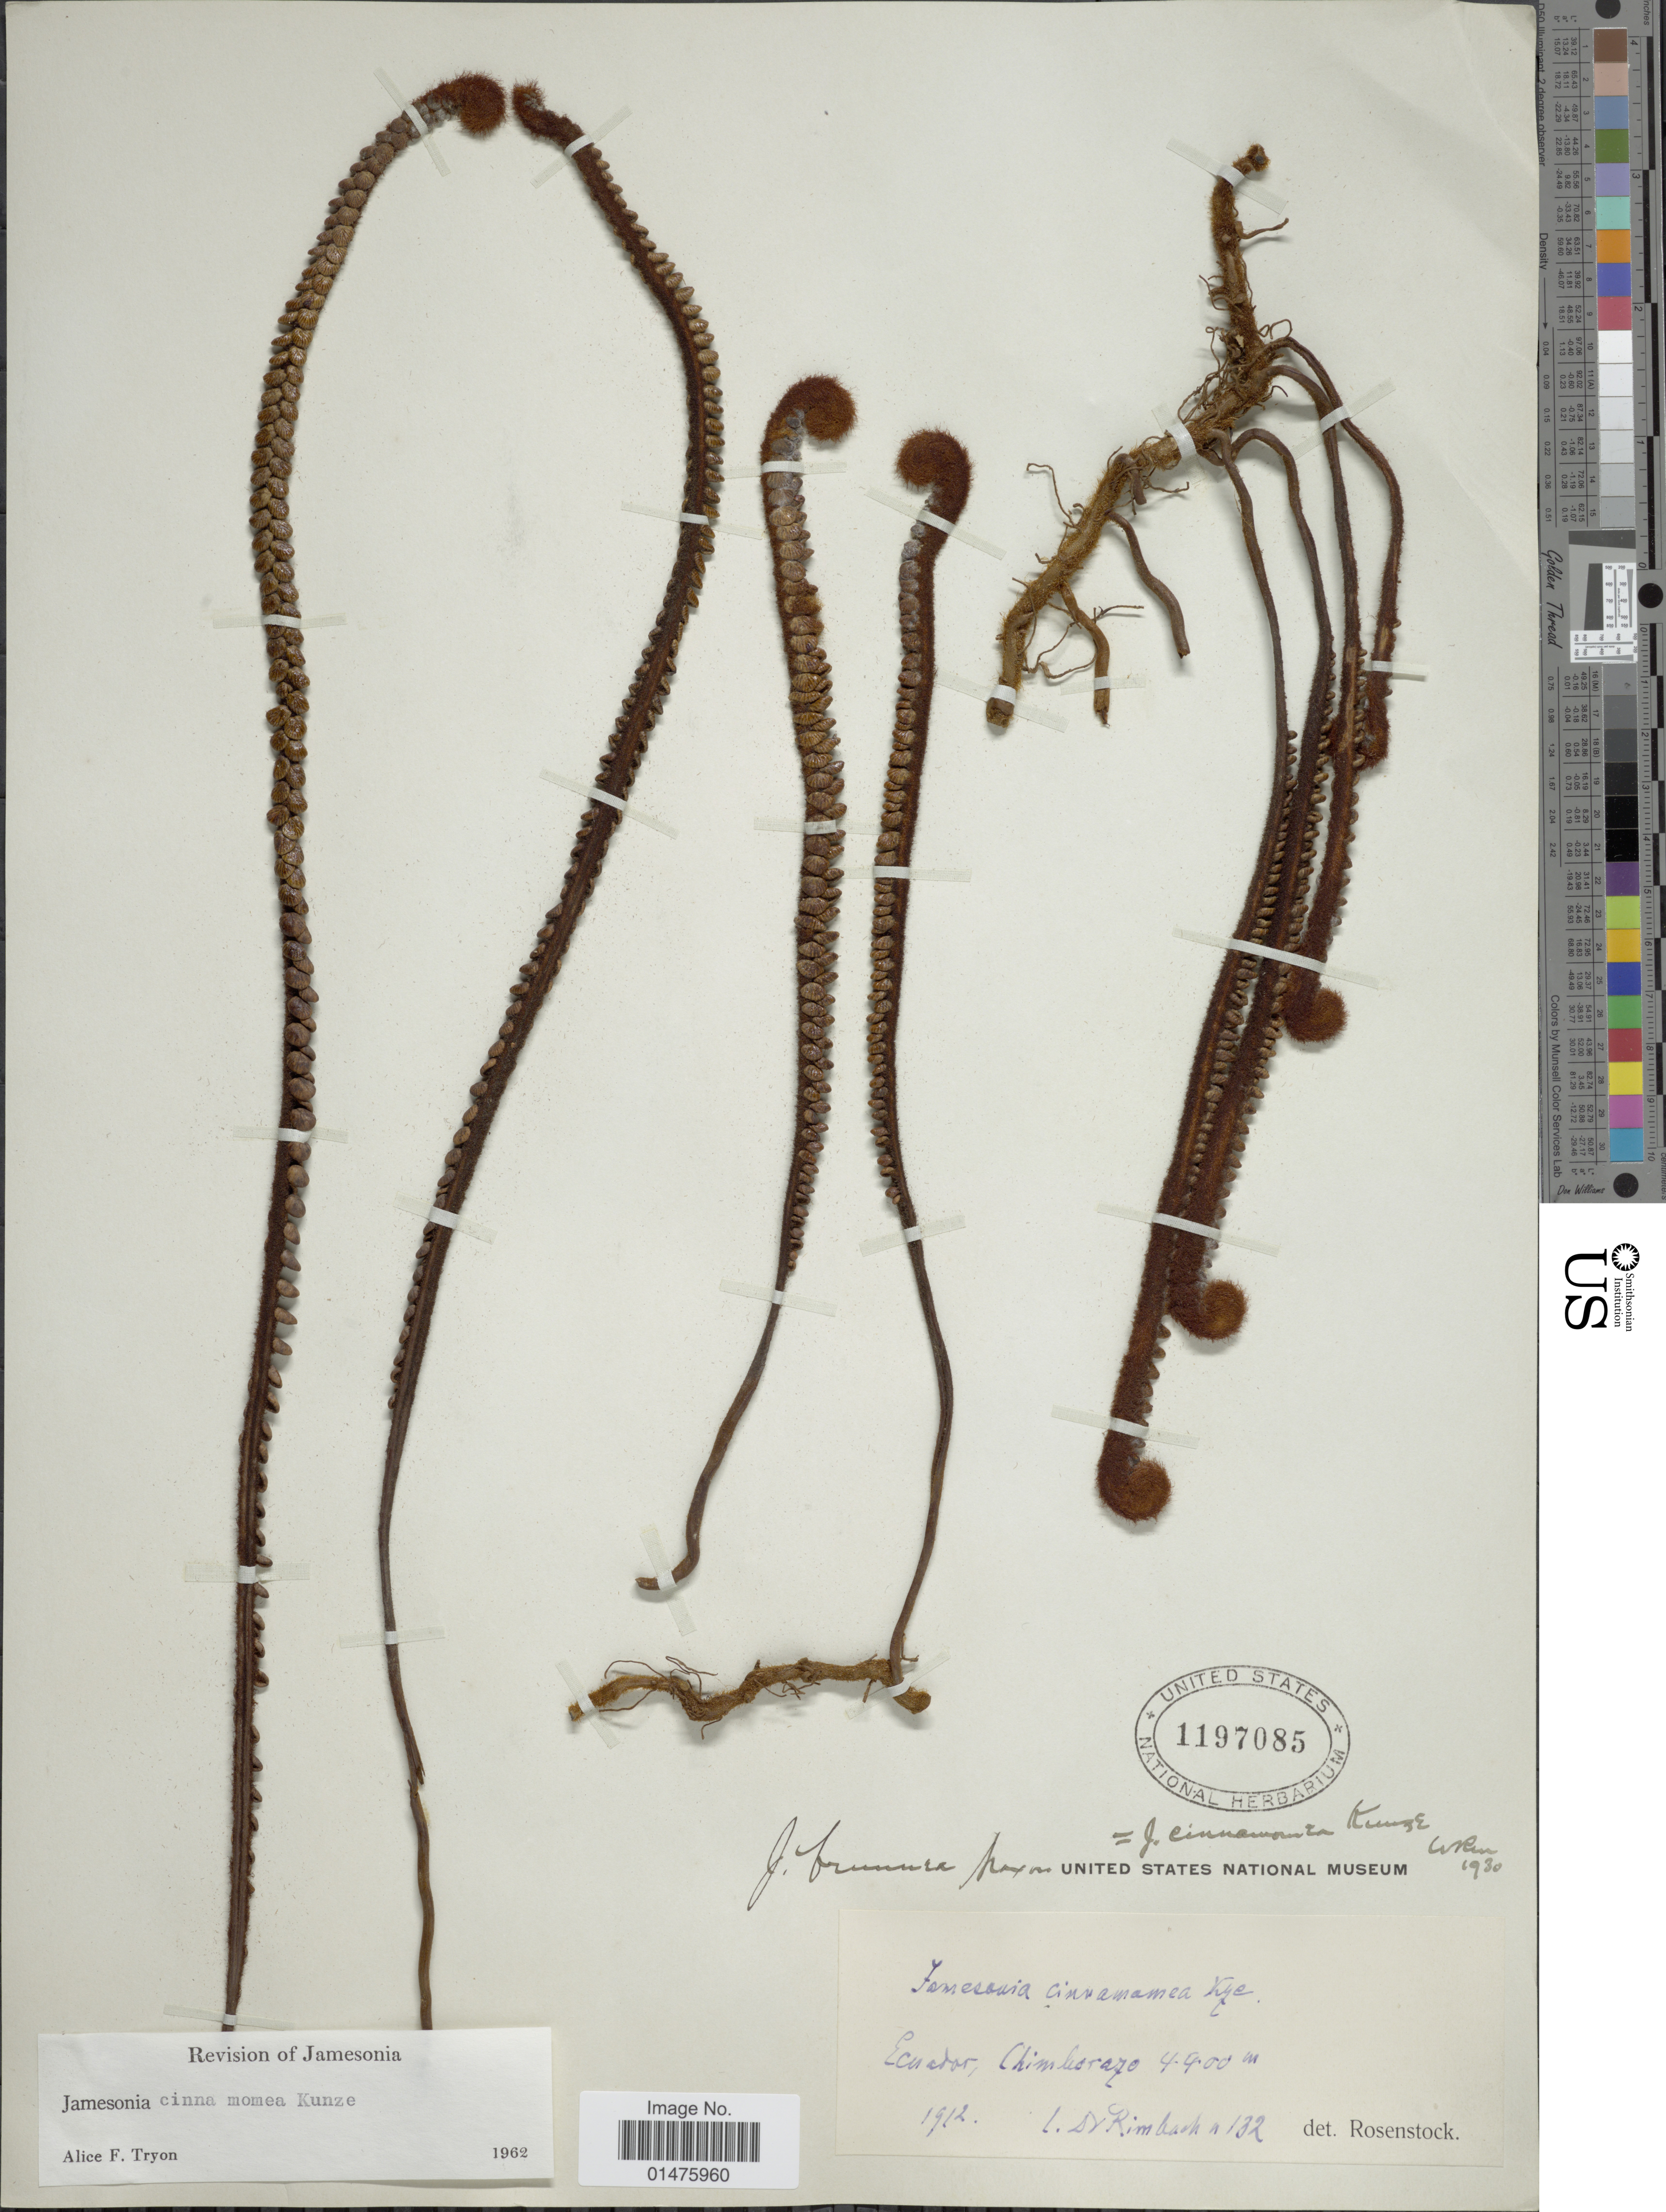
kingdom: Plantae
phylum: Tracheophyta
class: Polypodiopsida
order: Polypodiales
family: Pteridaceae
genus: Jamesonia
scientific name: Jamesonia cinnamomea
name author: Kunze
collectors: Rimbach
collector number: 132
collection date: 1912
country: Ecuador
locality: Chimborazo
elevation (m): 4400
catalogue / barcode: US 1197085